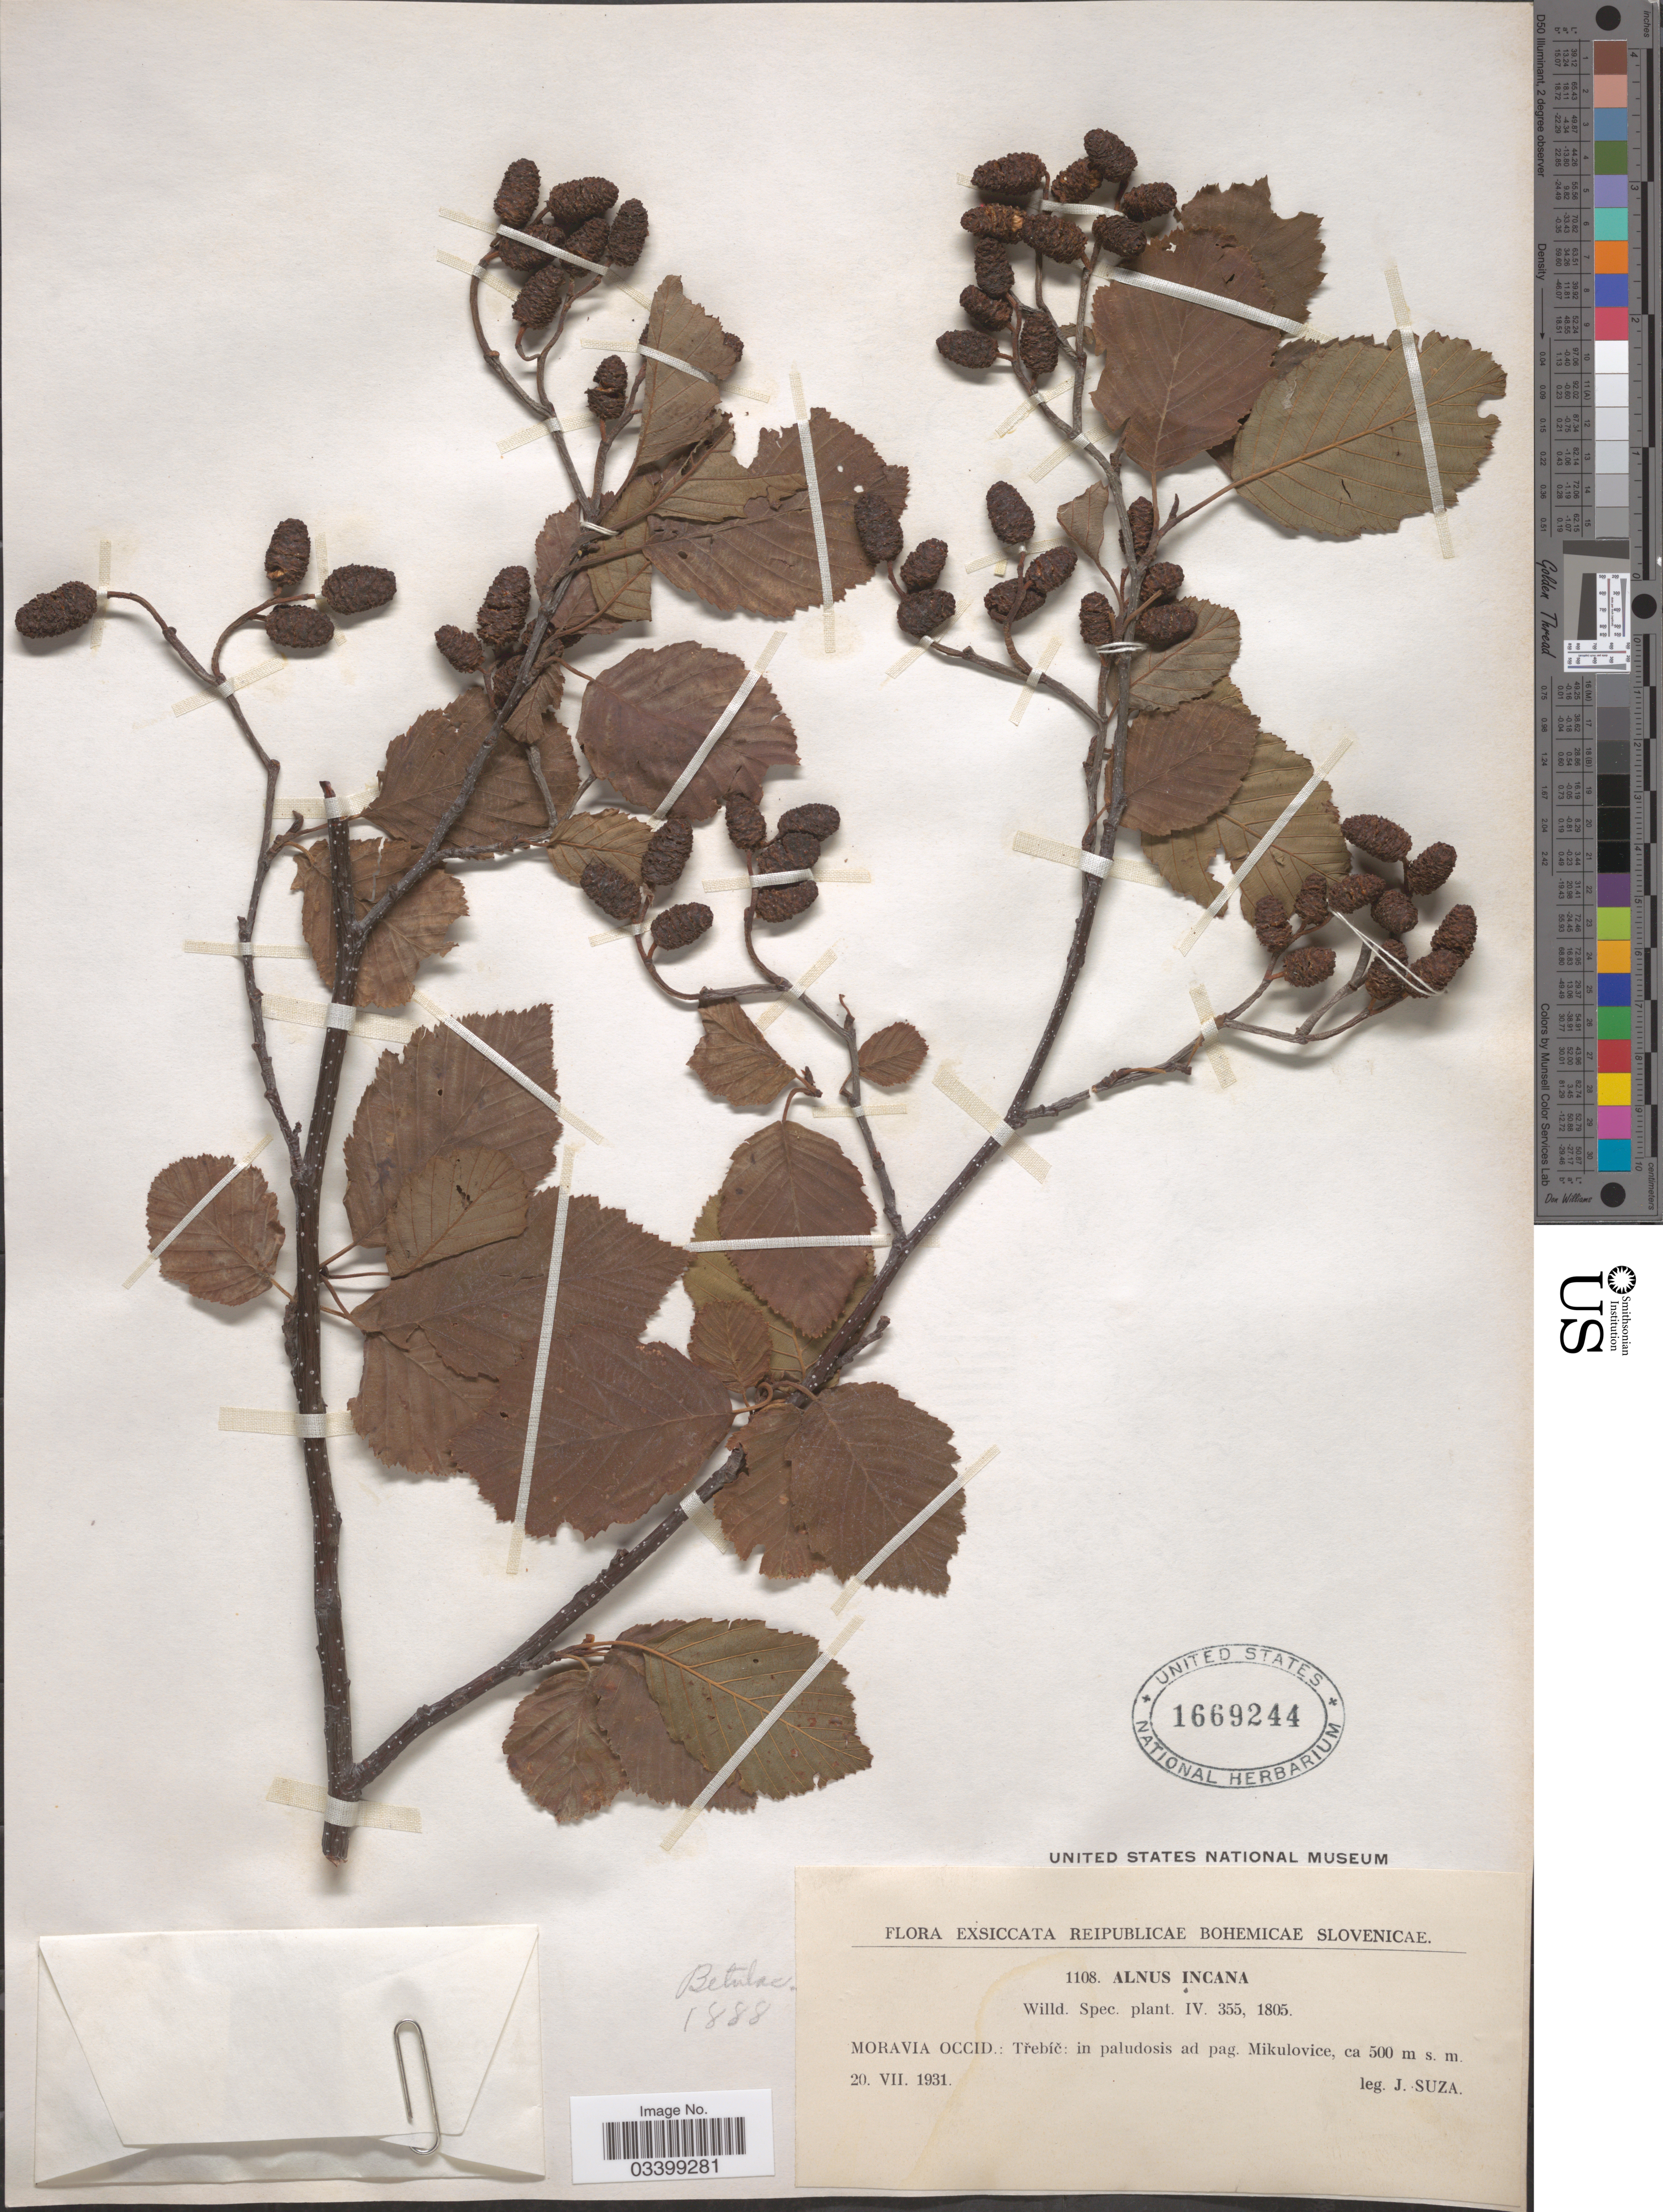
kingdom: Plantae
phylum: Tracheophyta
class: Magnoliopsida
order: Fagales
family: Betulaceae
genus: Alnus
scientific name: Alnus incana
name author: (L.) Moench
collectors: J. Suza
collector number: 1108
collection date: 1931-07-20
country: Czechia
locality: Reipublicae Bohemicae Slovenicae. Moravia Occid.: Třebíč: in paludosis ad pag. Mikulovice.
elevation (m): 500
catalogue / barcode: US 1669244